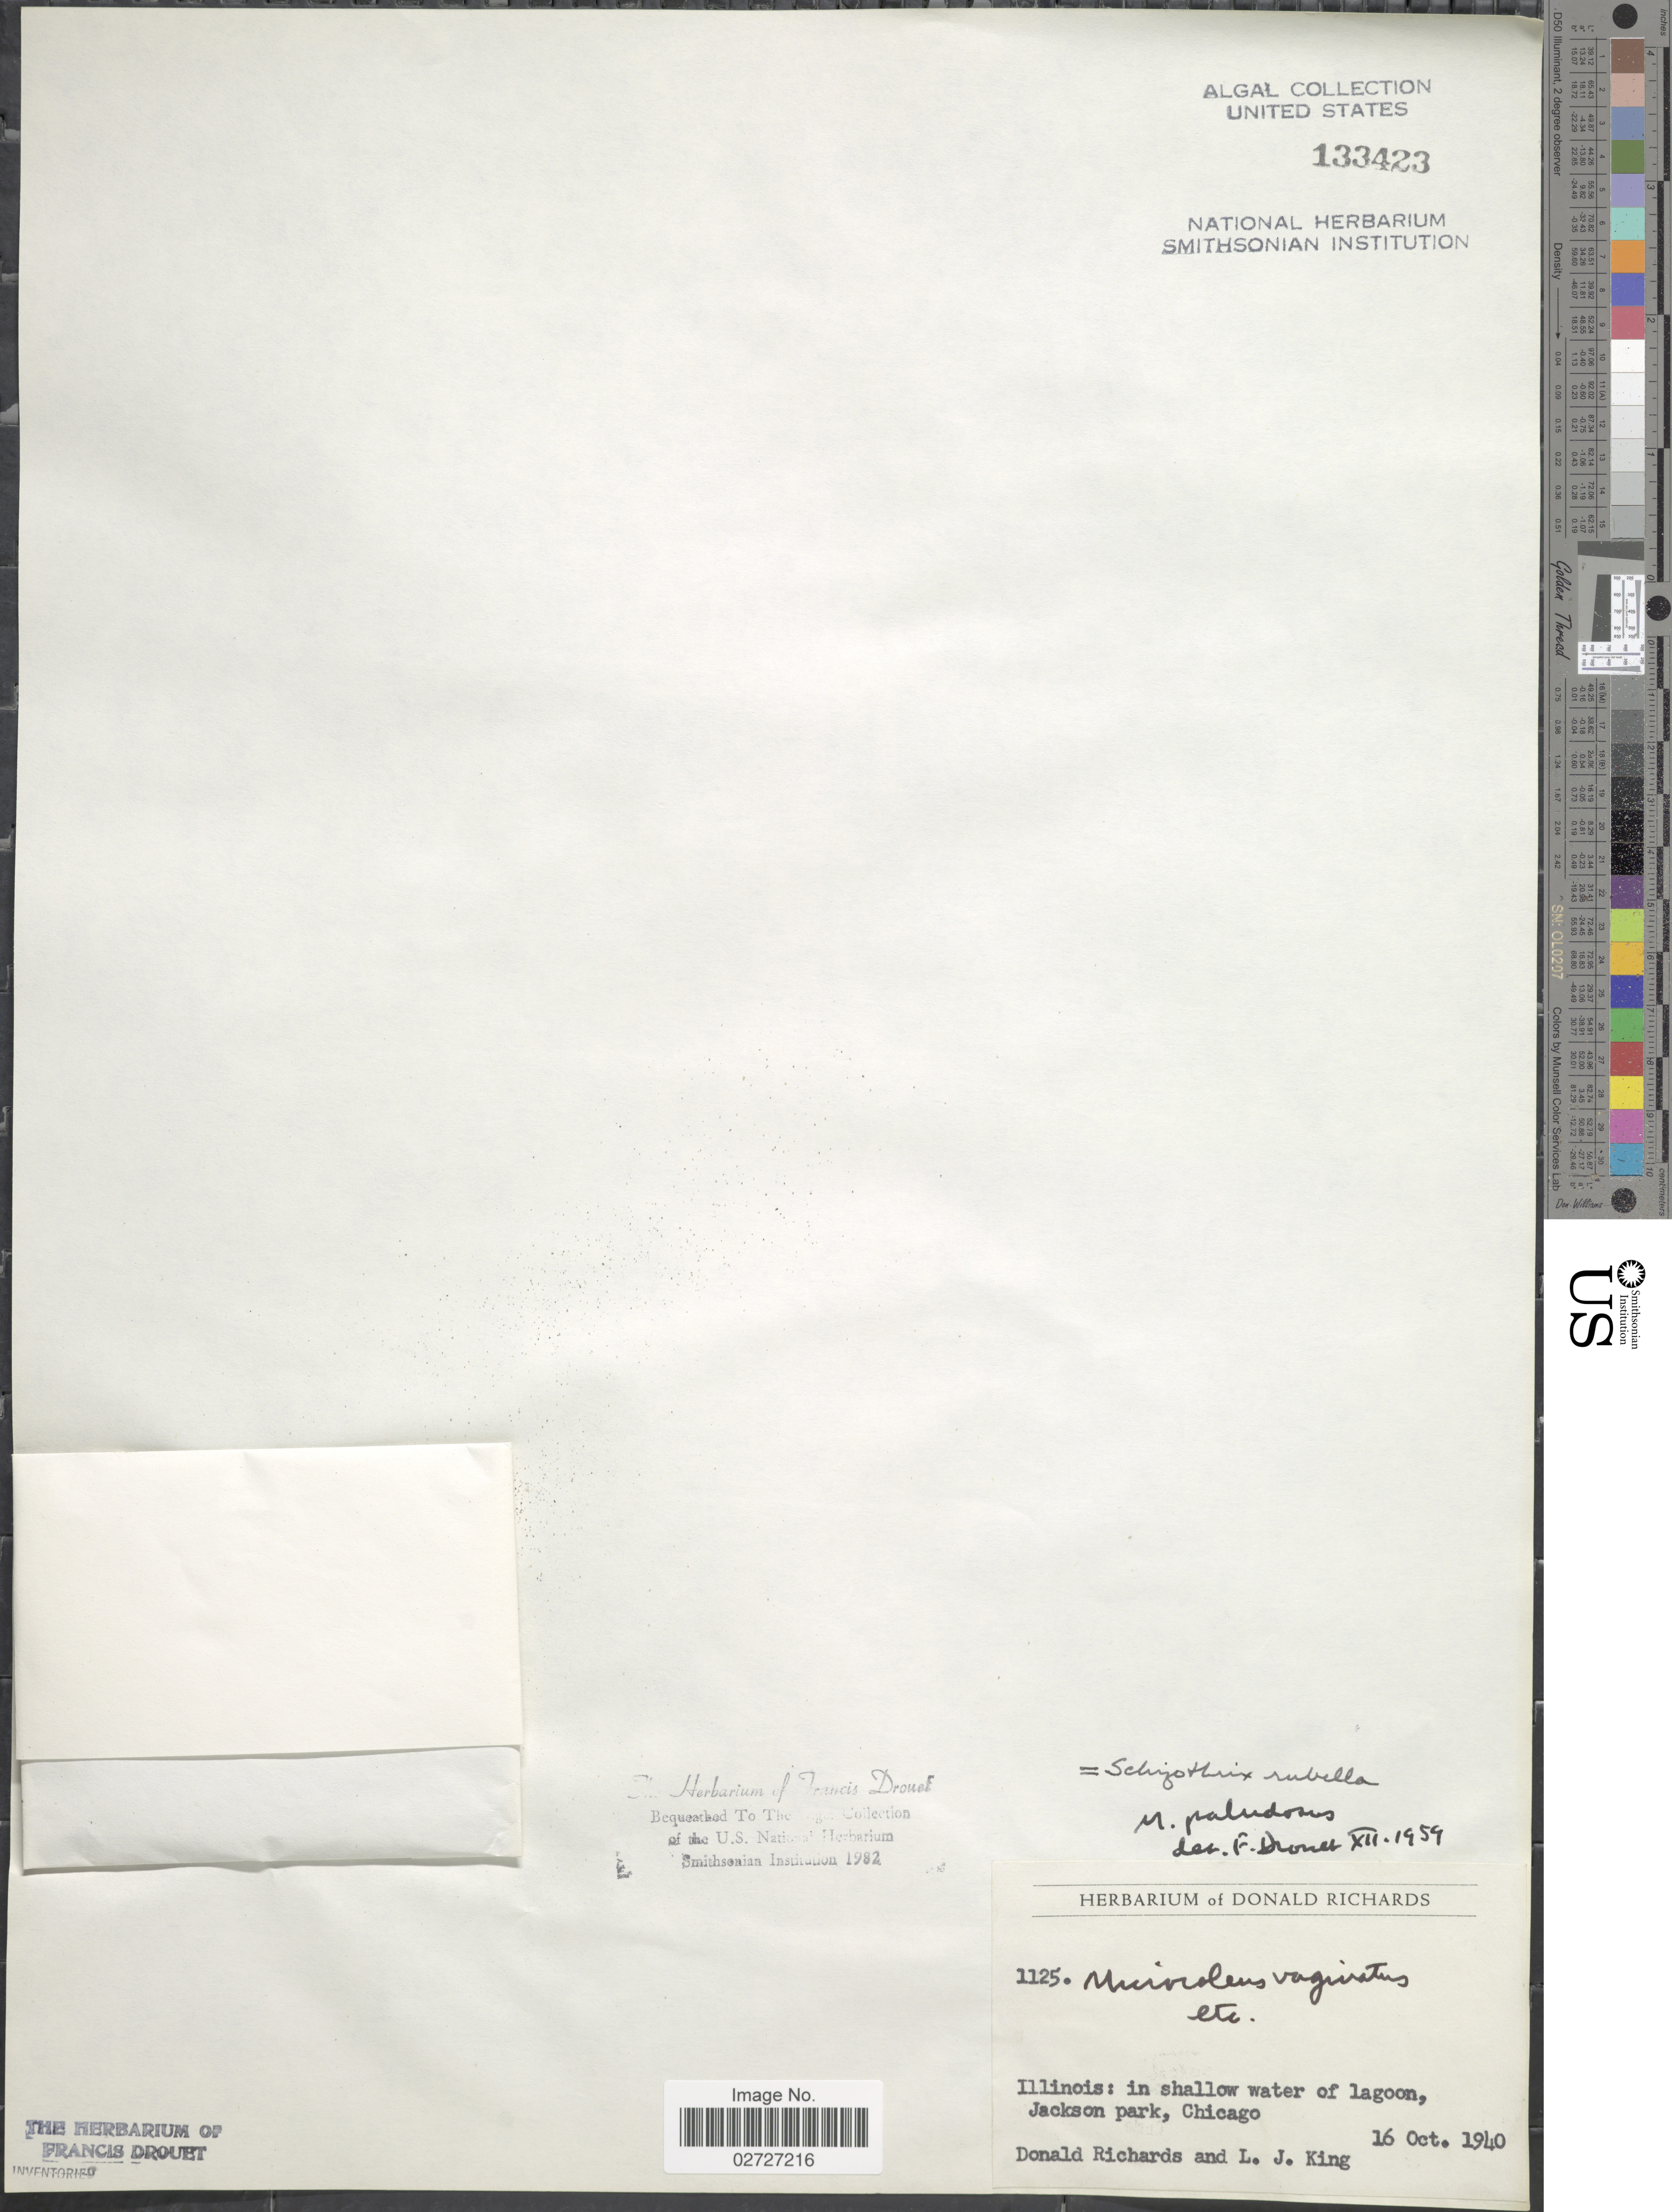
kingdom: Bacteria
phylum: Cyanobacteria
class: Cyanobacteriia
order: Leptolyngbyales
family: Trichocoleusaceae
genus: Schizothrix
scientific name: Schizothrix rubella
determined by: Drouet, F. E.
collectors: D. Richards & L. King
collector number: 1125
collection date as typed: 16 Oct 1940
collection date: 1940-10-16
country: United States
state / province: Illinois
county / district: Cook County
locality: Chicago, Jackson Park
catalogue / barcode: US 133423